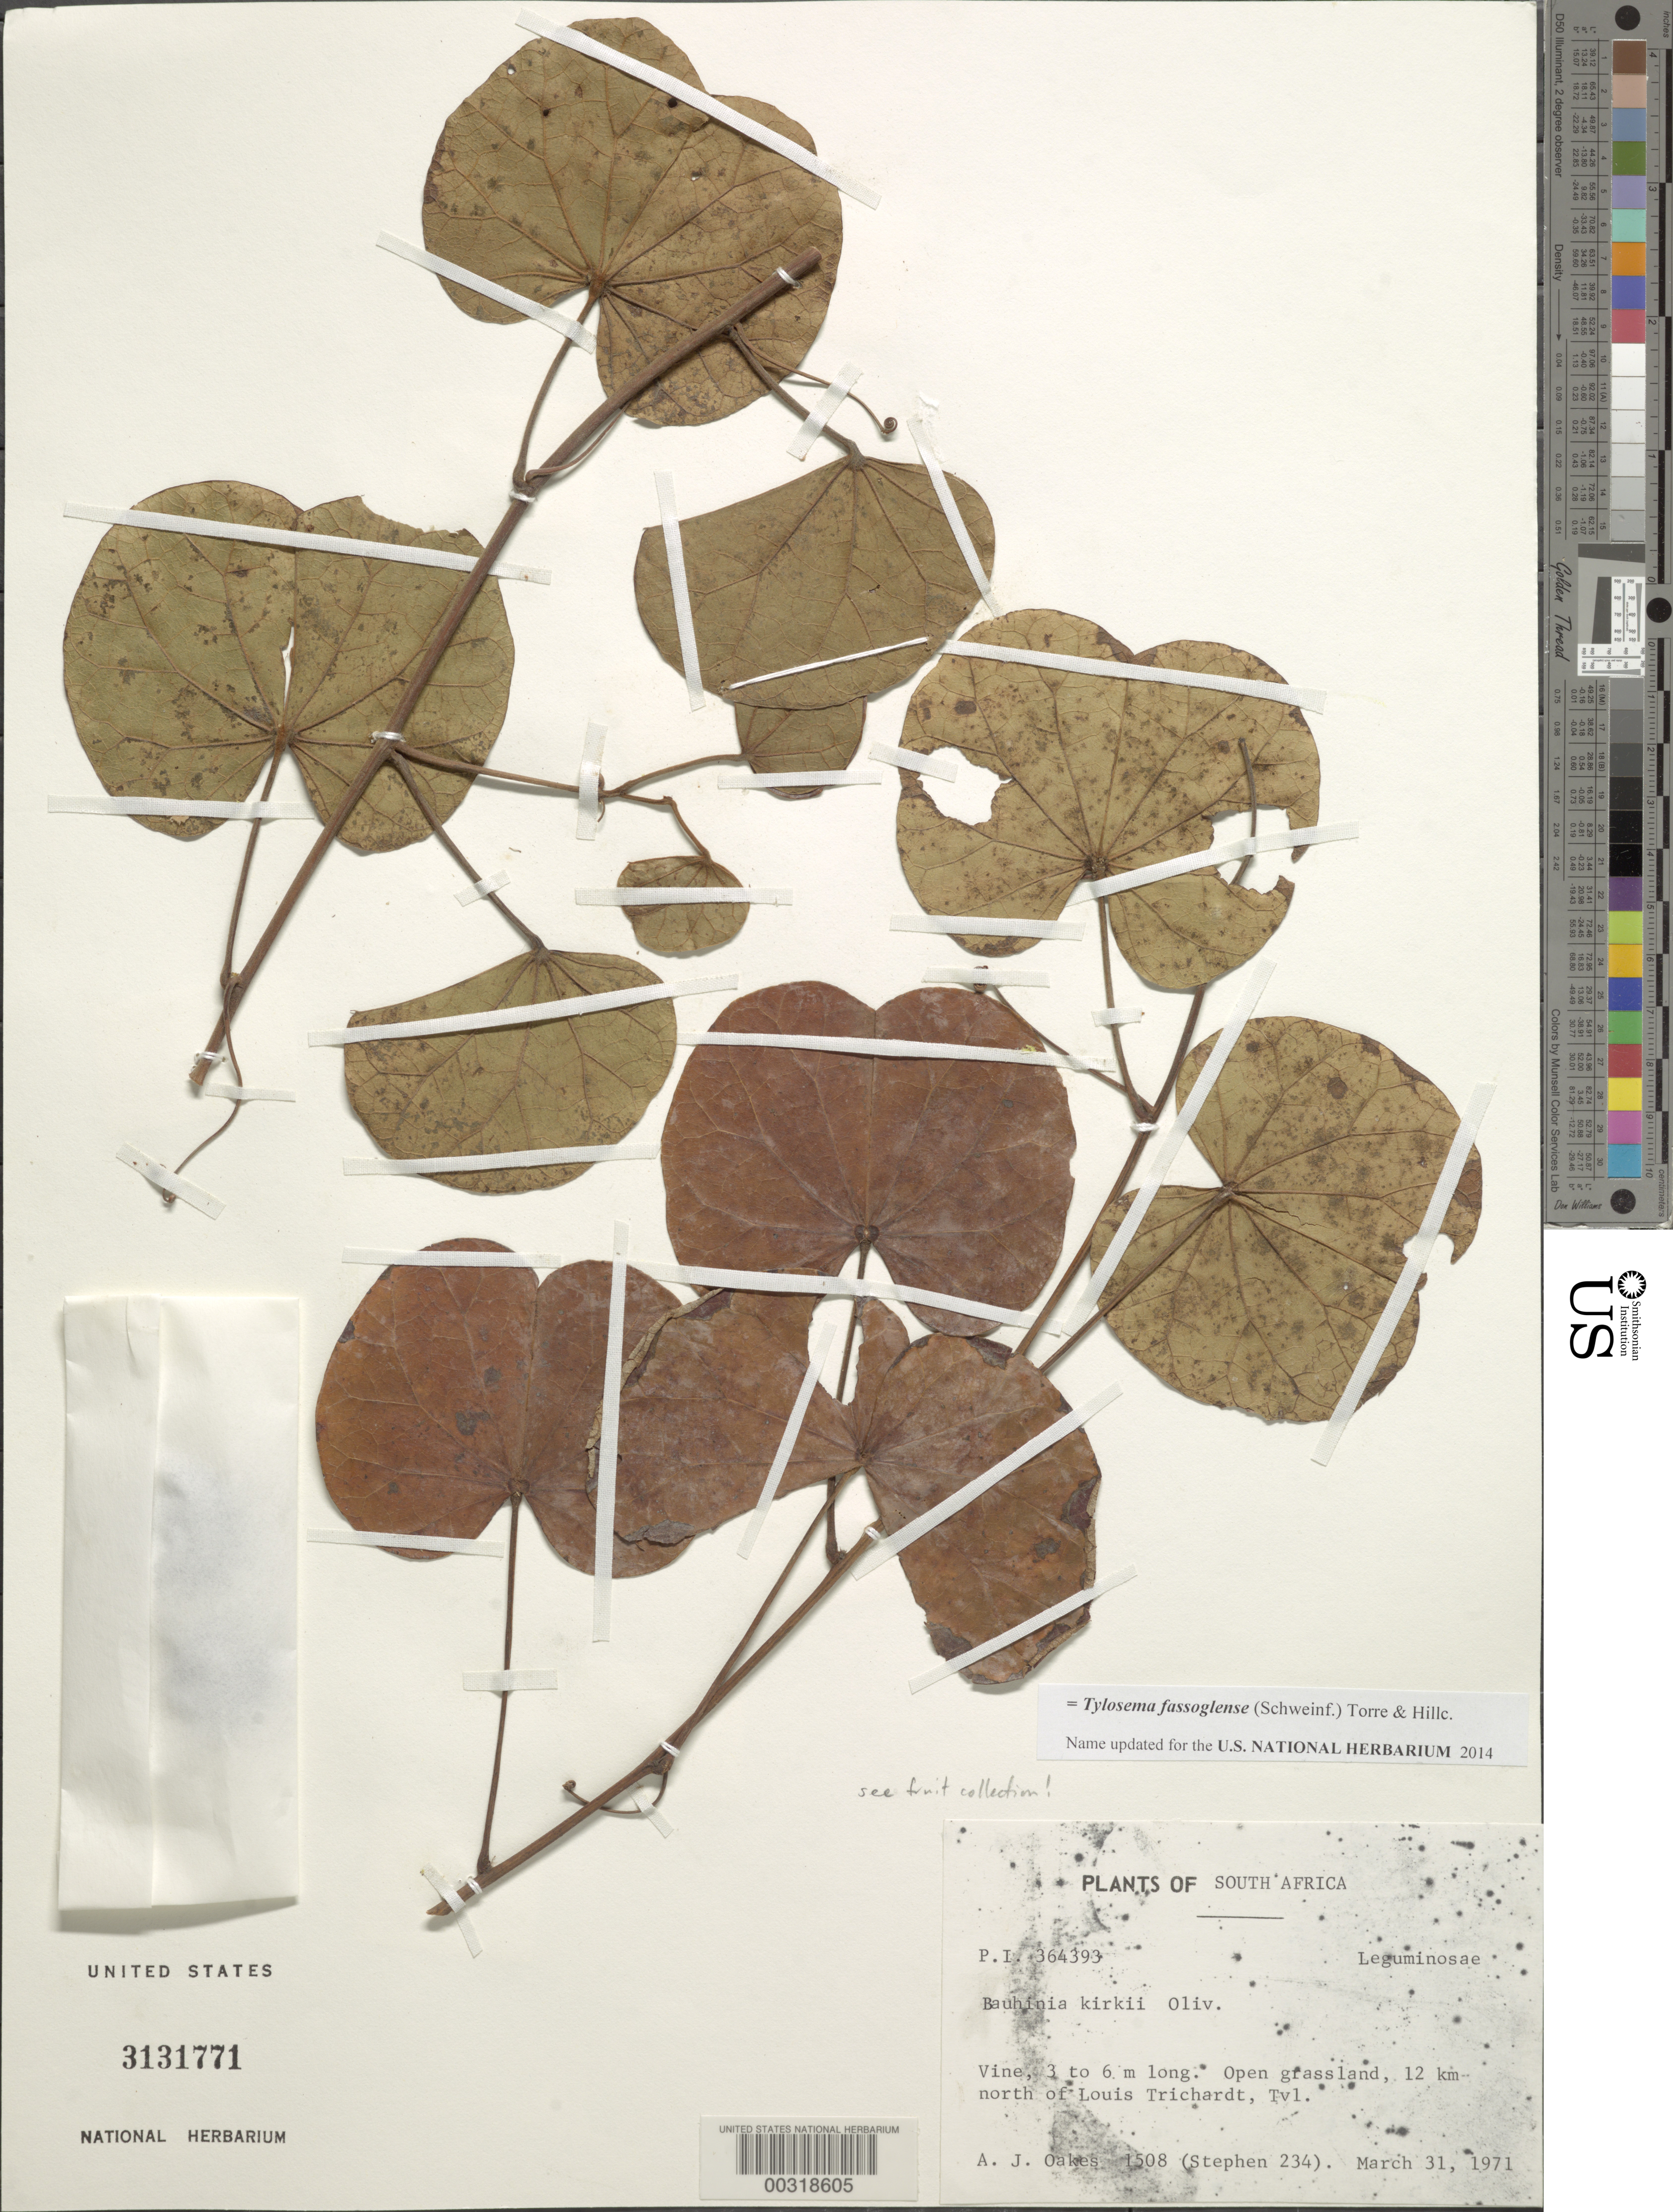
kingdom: Plantae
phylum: Tracheophyta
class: Magnoliopsida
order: Fabales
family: Fabaceae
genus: Tylosema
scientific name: Tylosema fassoglense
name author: (Kotschy ex Schweinf.) Torre & Hillc.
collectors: A. Oakes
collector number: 1508 (stephen 234)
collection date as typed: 31 Mar 1971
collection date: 1971-03-31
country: South Africa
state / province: Limpopo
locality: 12 km n of louis trichardt. Transvaal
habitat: Open grassland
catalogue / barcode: US 3131771